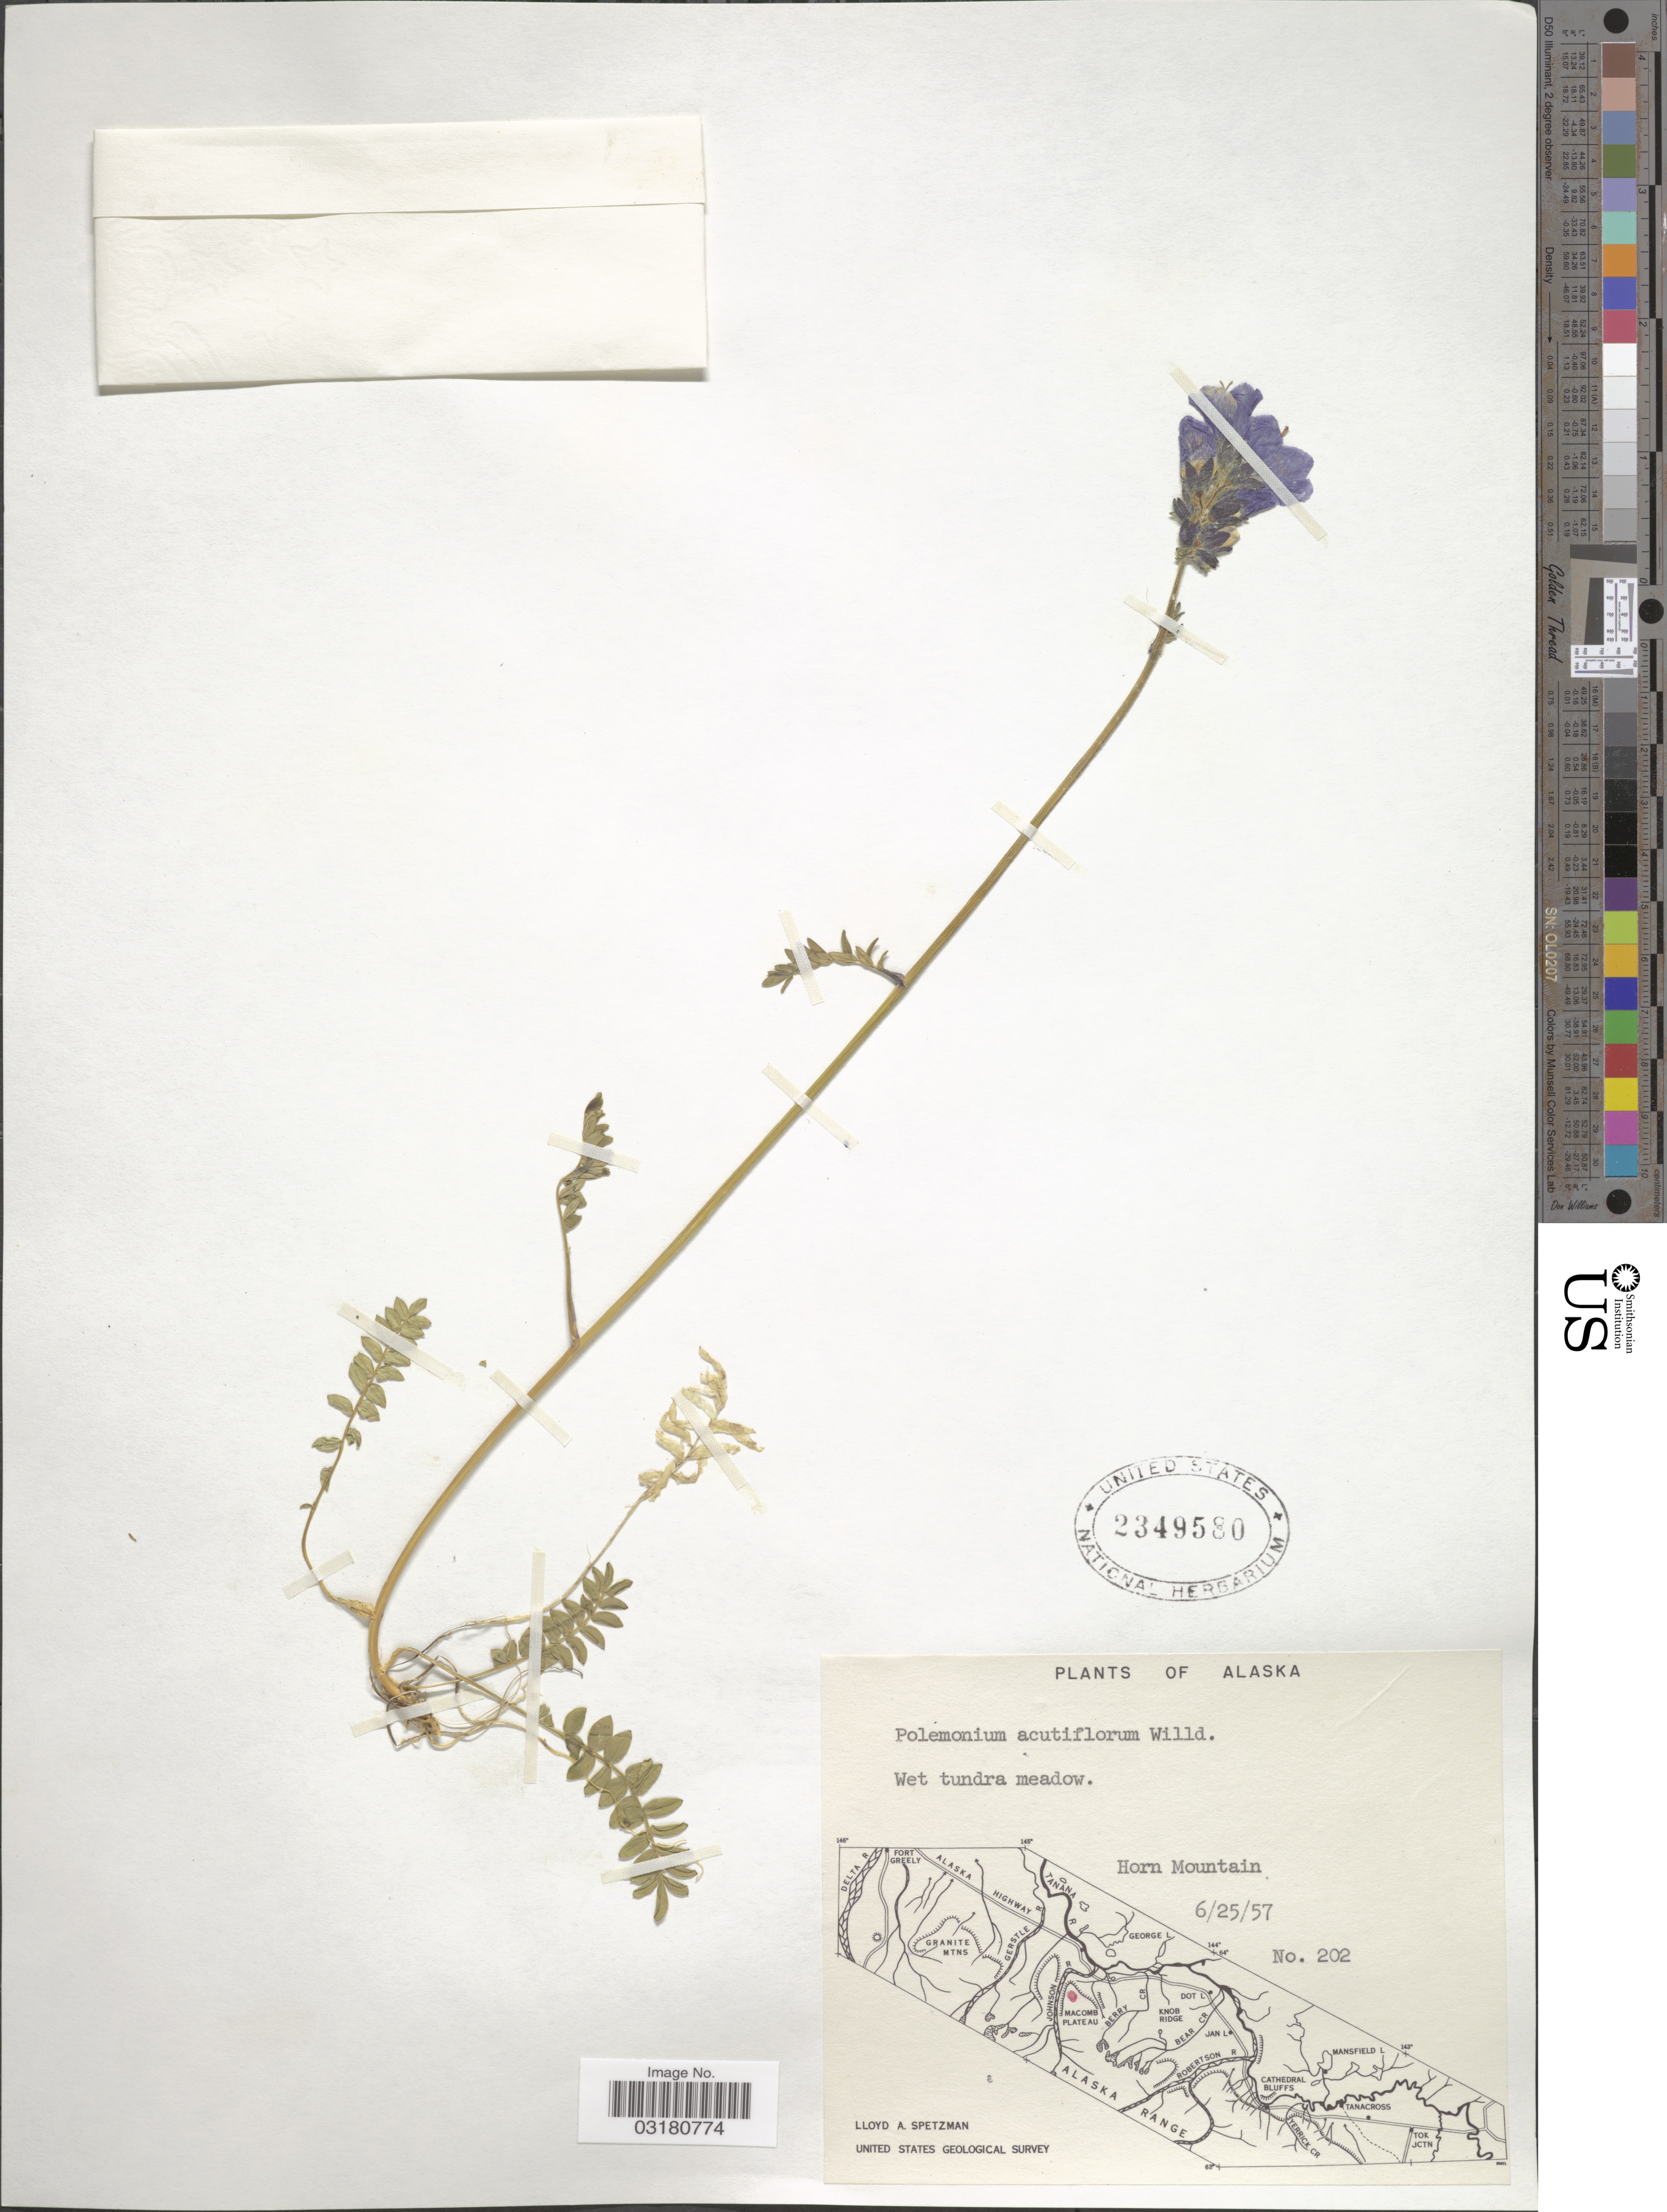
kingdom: Plantae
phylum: Tracheophyta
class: Magnoliopsida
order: Ericales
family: Polemoniaceae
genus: Polemonium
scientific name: Polemonium acutiflorum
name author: Willd. ex Roem. & Schult.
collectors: L. Spetzman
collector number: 202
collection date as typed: Transcribed d/m/y: 25/6/57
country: United States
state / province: Alaska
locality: Horn Mountain.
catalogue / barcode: US 2349580